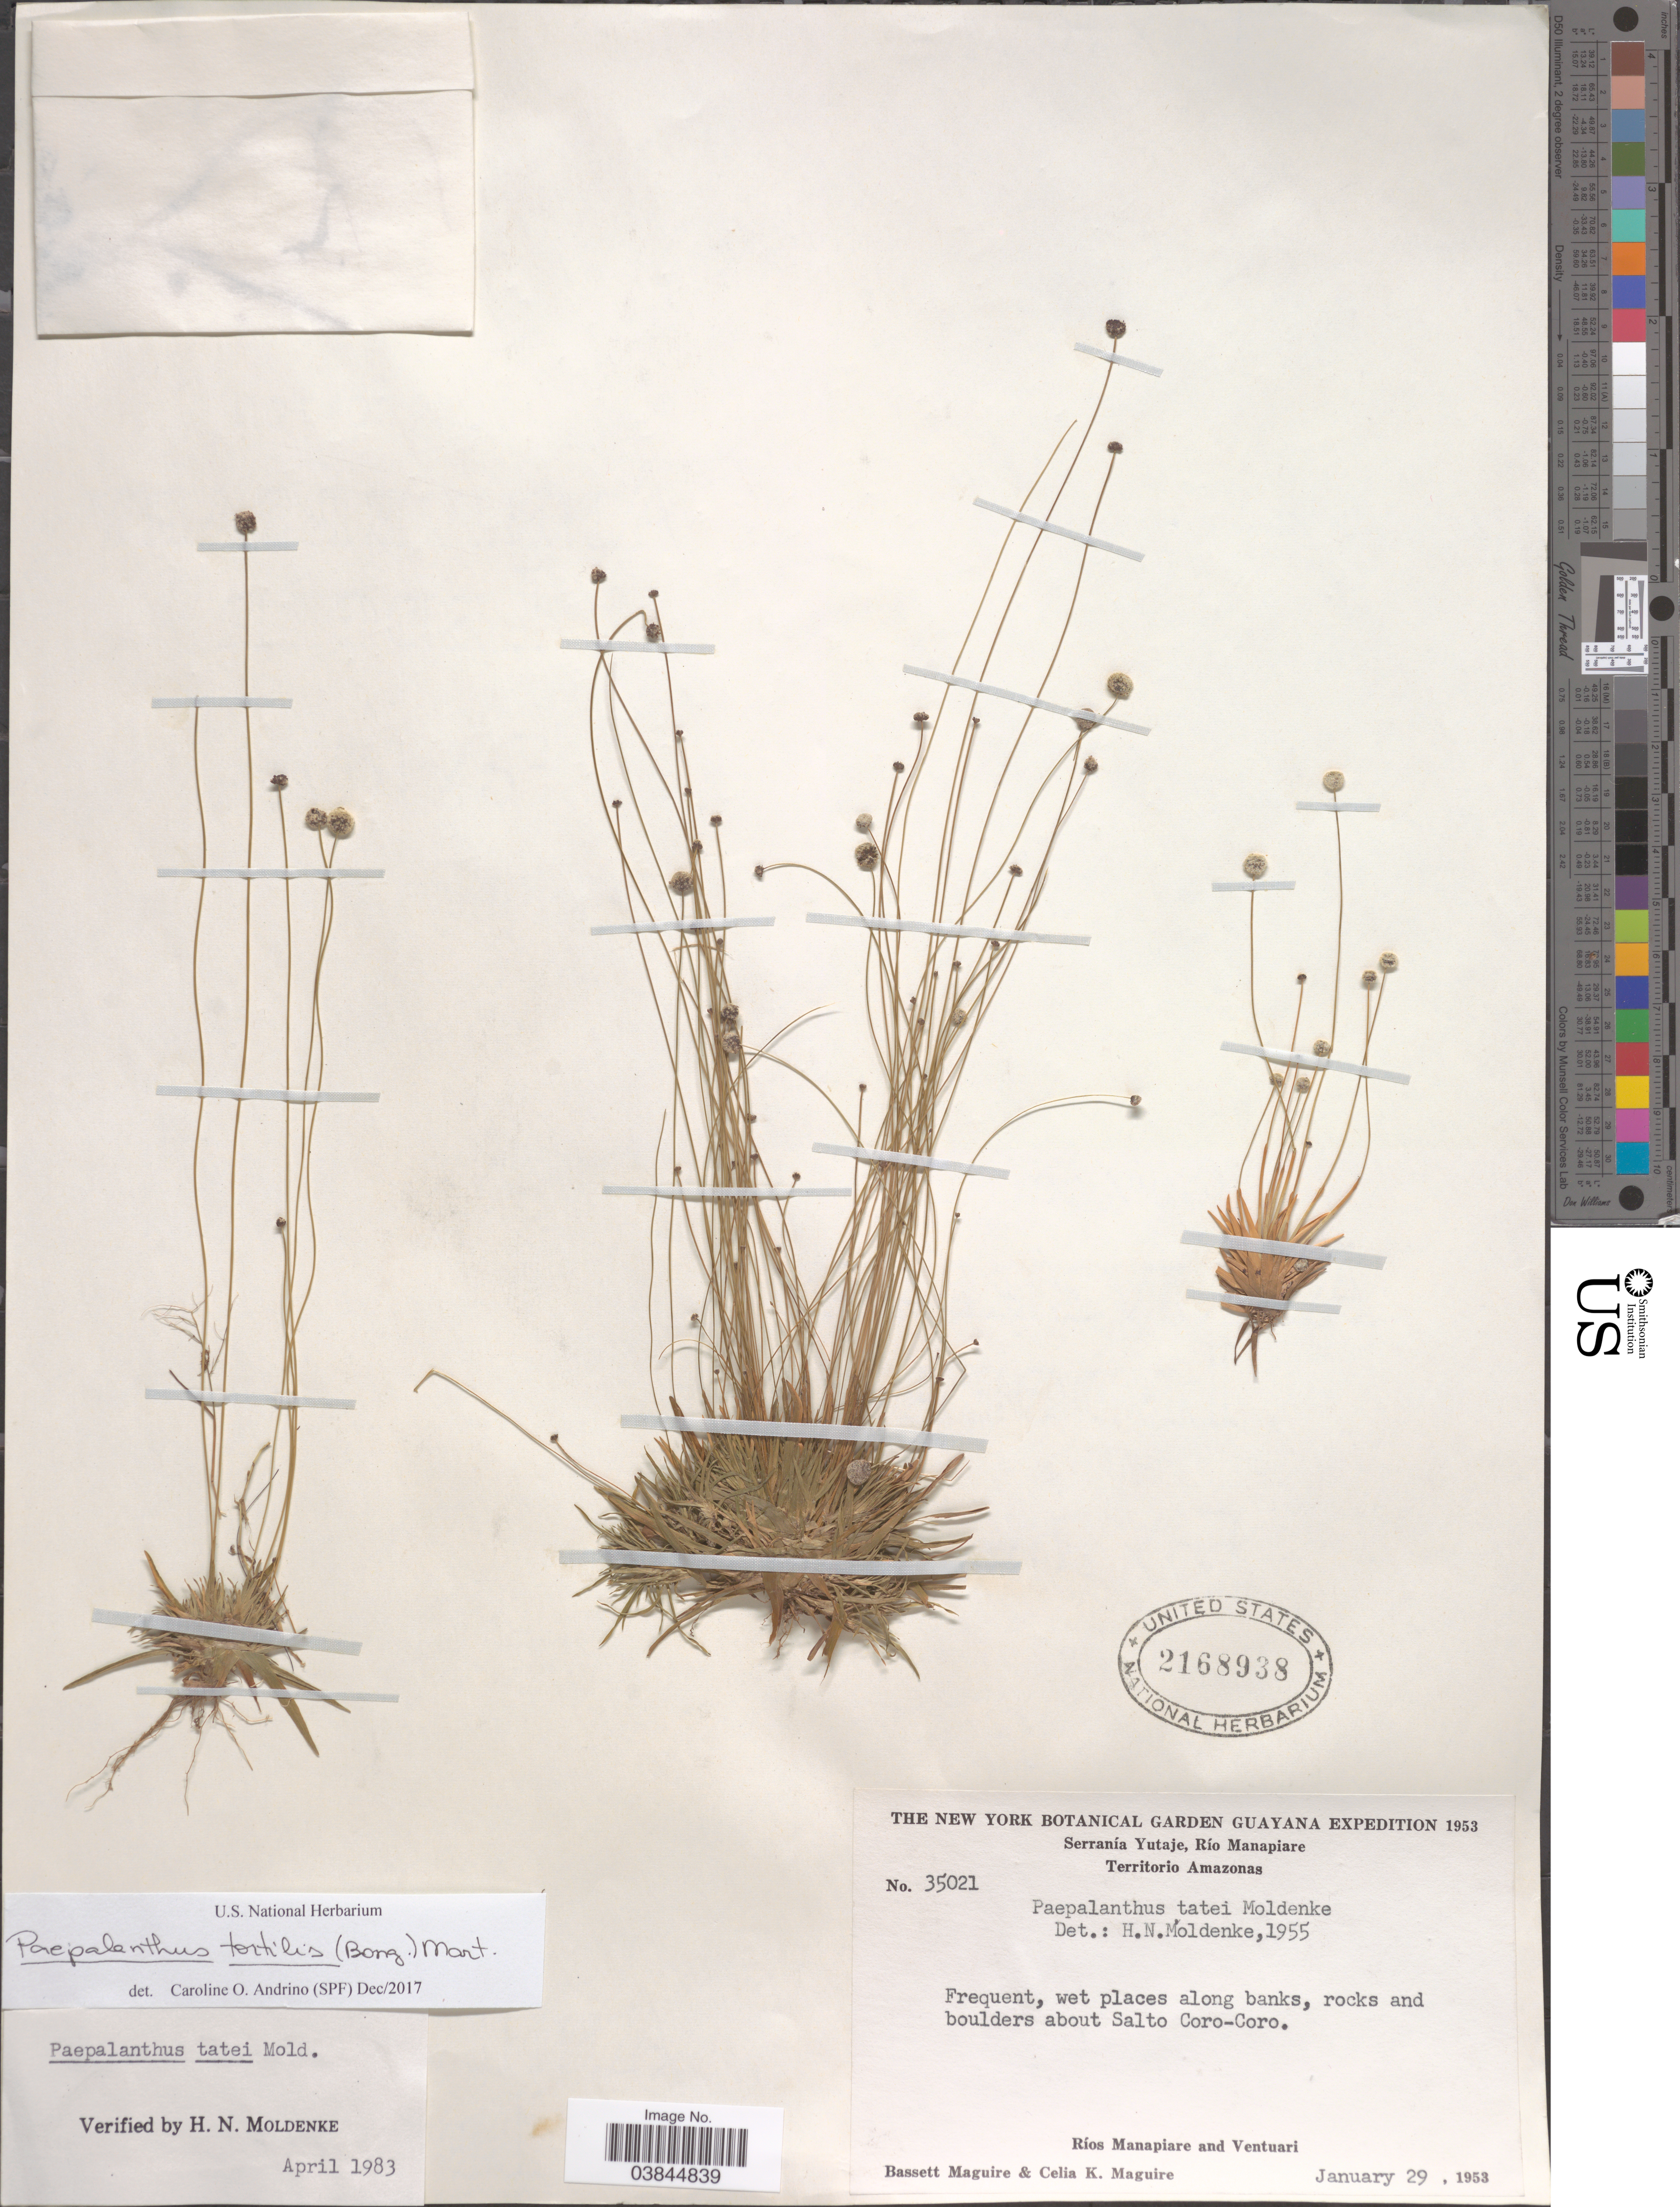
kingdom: Plantae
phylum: Tracheophyta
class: Liliopsida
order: Poales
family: Eriocaulaceae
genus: Paepalanthus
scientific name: Paepalanthus tortilis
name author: (Bong.) Koern.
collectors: B. Maguire & C. K. Maguire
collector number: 35021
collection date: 1953-01-29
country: Venezuela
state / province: Amazonas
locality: Serranía Yutaje, Río Manapiare. Territorio Amazonas. Along banks, rocks and boulders about Salto Coro-Coro. Ríos Manapiare and Ventuari.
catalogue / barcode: US 2168938